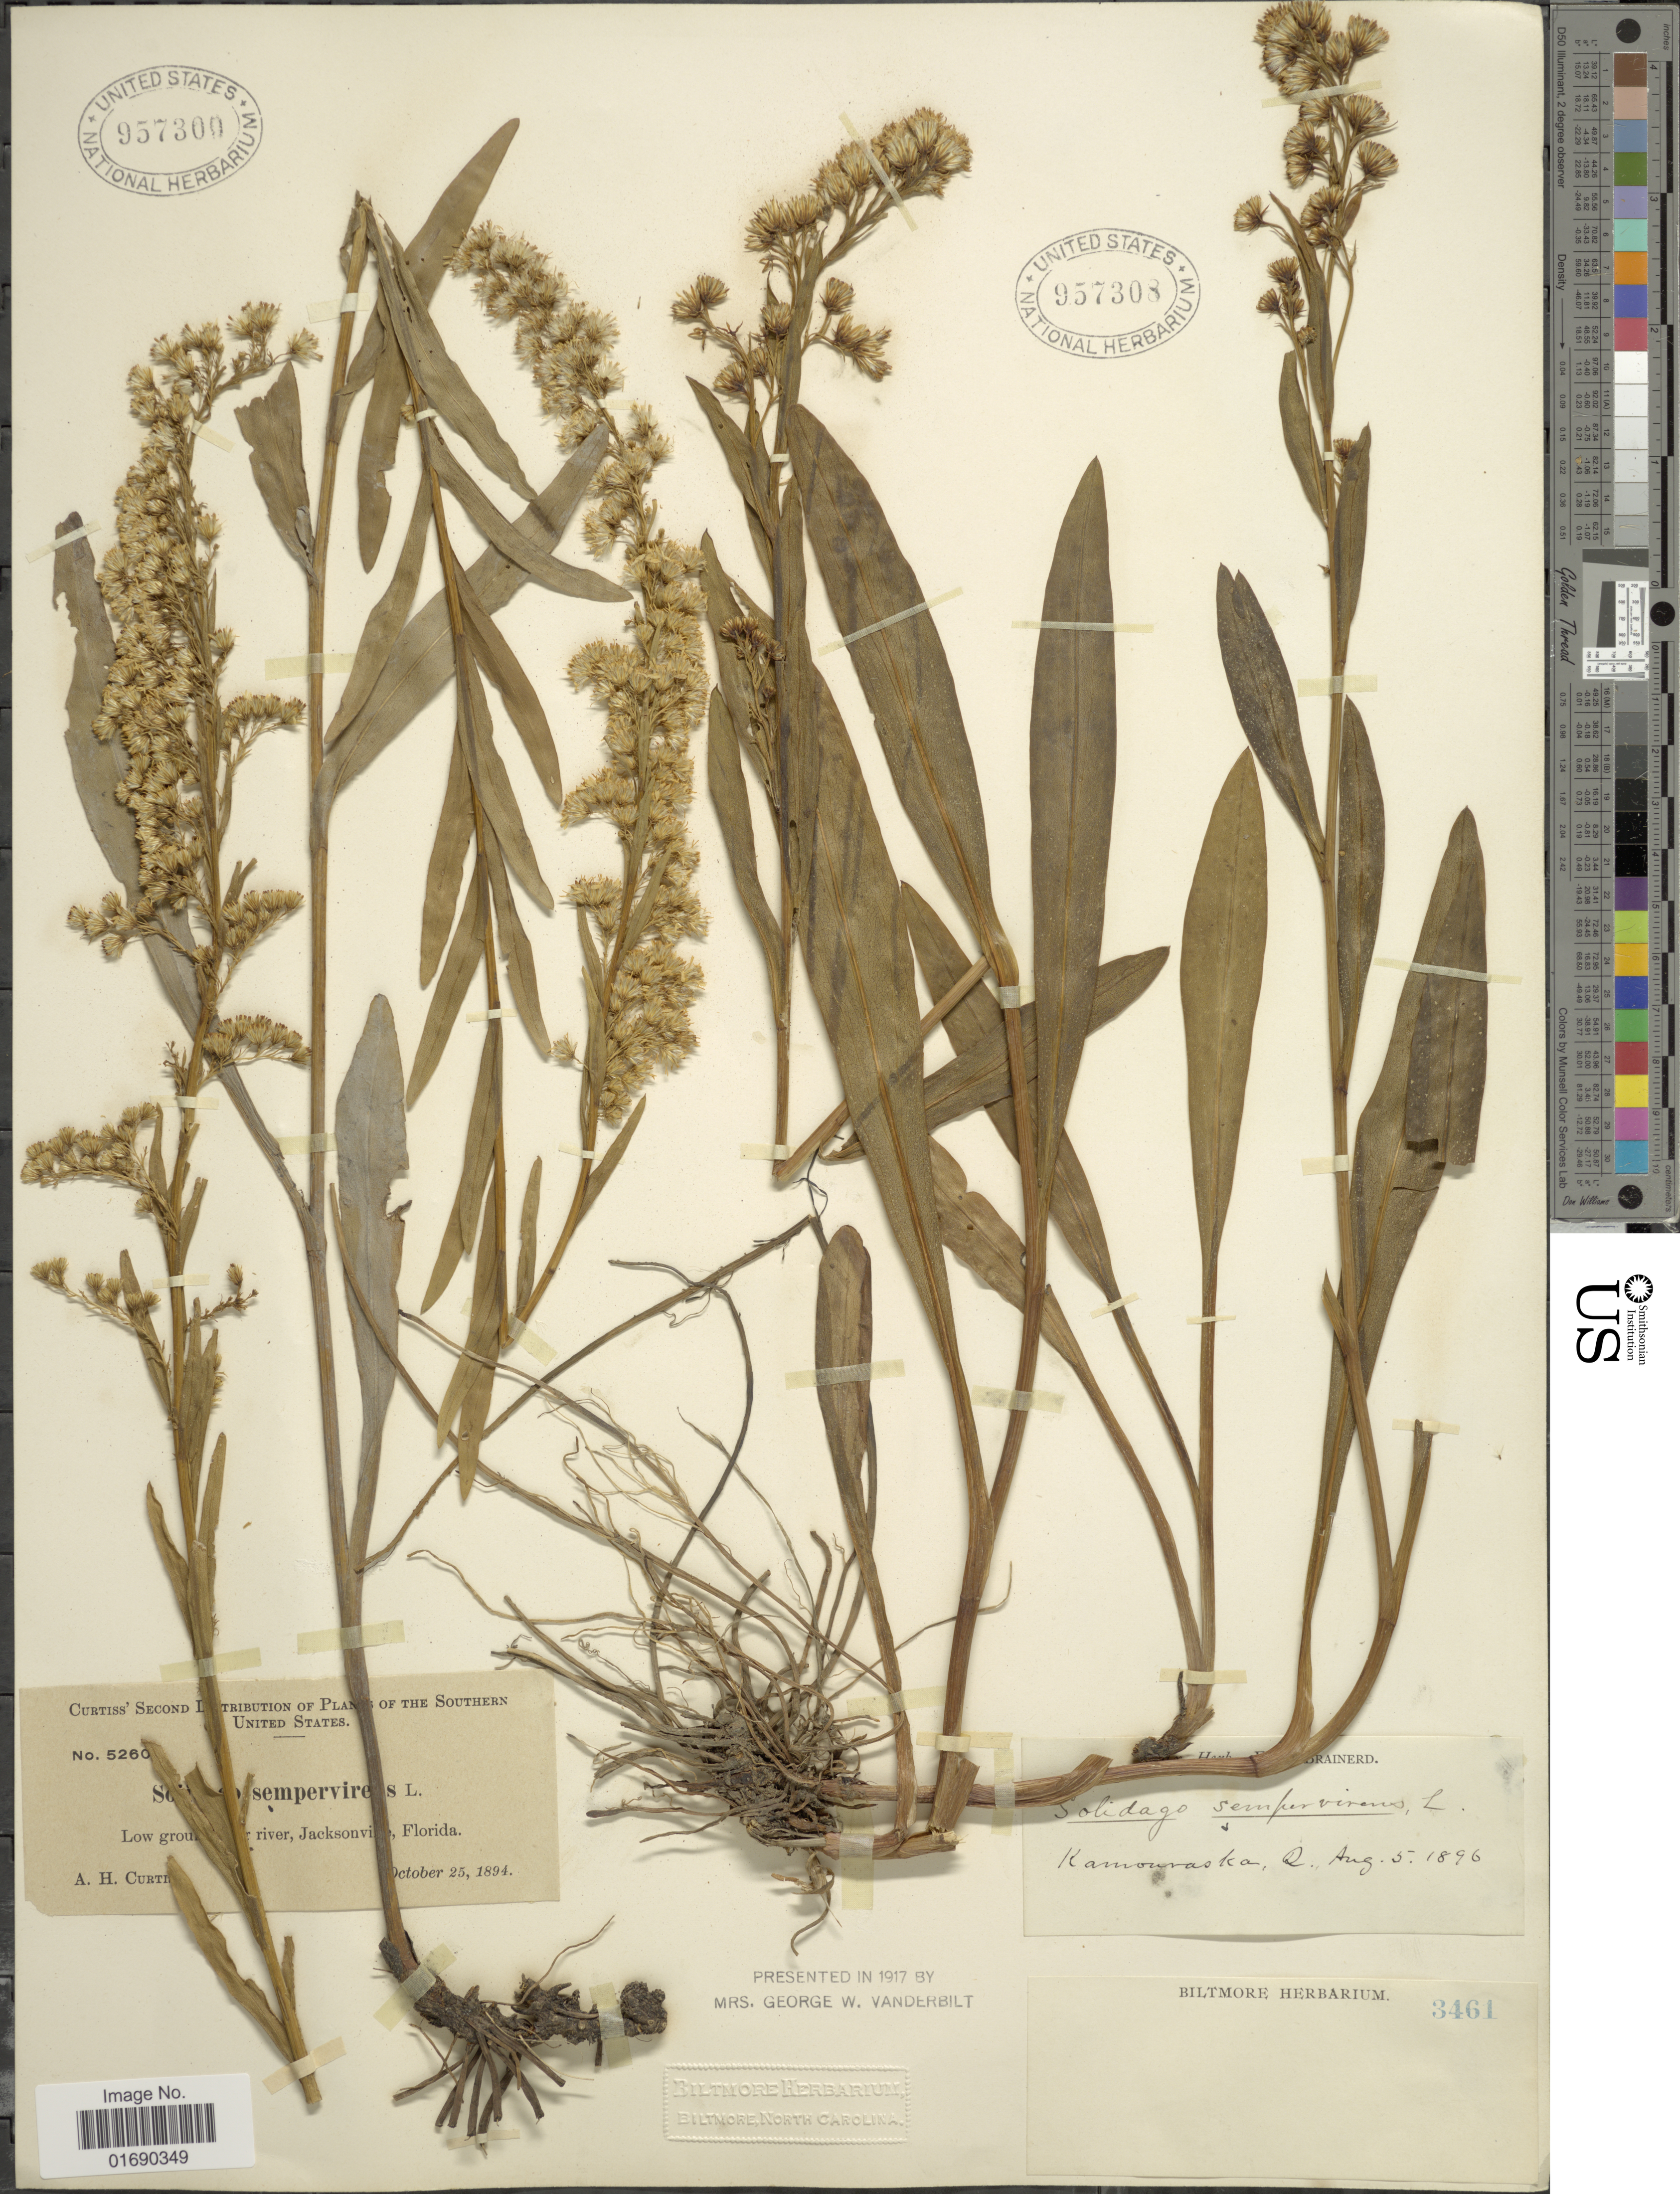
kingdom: Plantae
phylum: Tracheophyta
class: Magnoliopsida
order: Asterales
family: Asteraceae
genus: Solidago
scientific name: Solidago sempervirens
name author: L.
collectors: A. H. Curtiss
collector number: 5260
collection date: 1894-10-25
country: United States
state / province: Florida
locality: Low gro [illegible text] river, Jacksonville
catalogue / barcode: US 957309